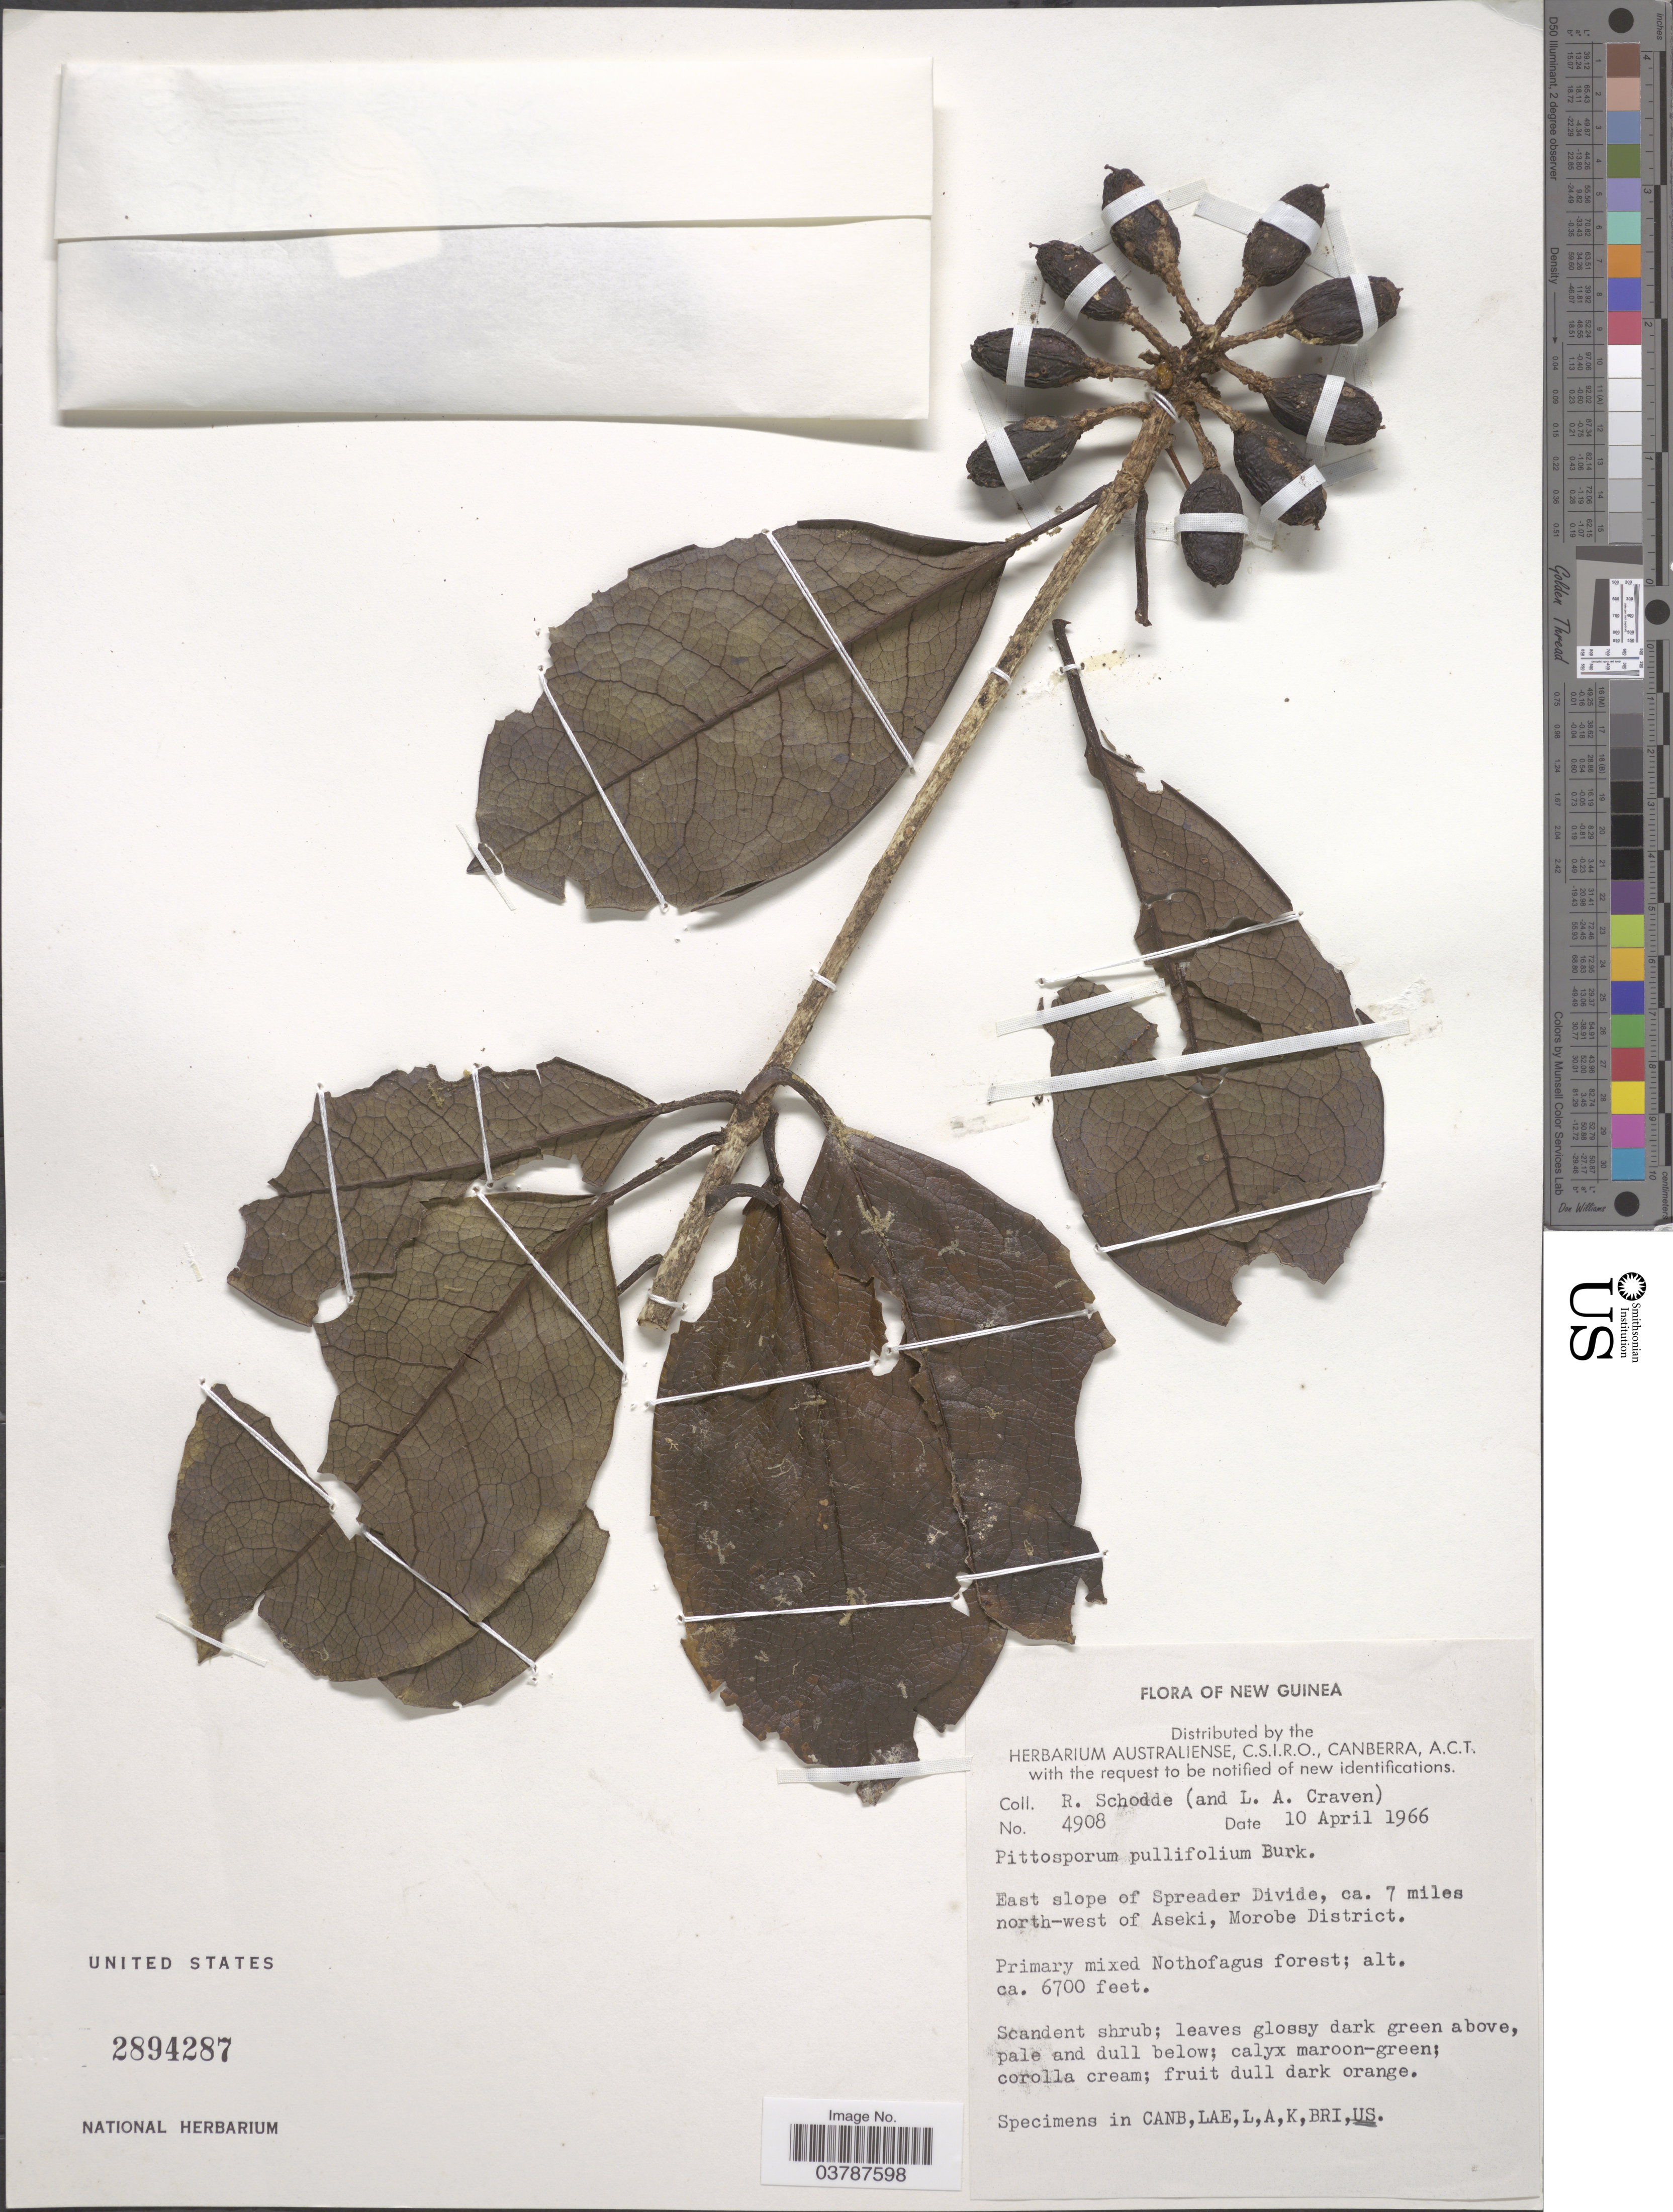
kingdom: Plantae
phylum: Tracheophyta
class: Magnoliopsida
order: Apiales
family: Pittosporaceae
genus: Pittosporum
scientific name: Pittosporum pullifolium subsp. pullifolium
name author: Burkill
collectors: R. Schodde & L. A. Craven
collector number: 4908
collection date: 1966-04-10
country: Papua New Guinea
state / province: Morobe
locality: New guinea. East slope of Spreader Divide, ca. 7 miles north-west of Aseki, Morobe District.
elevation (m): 2042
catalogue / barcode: US 2894287